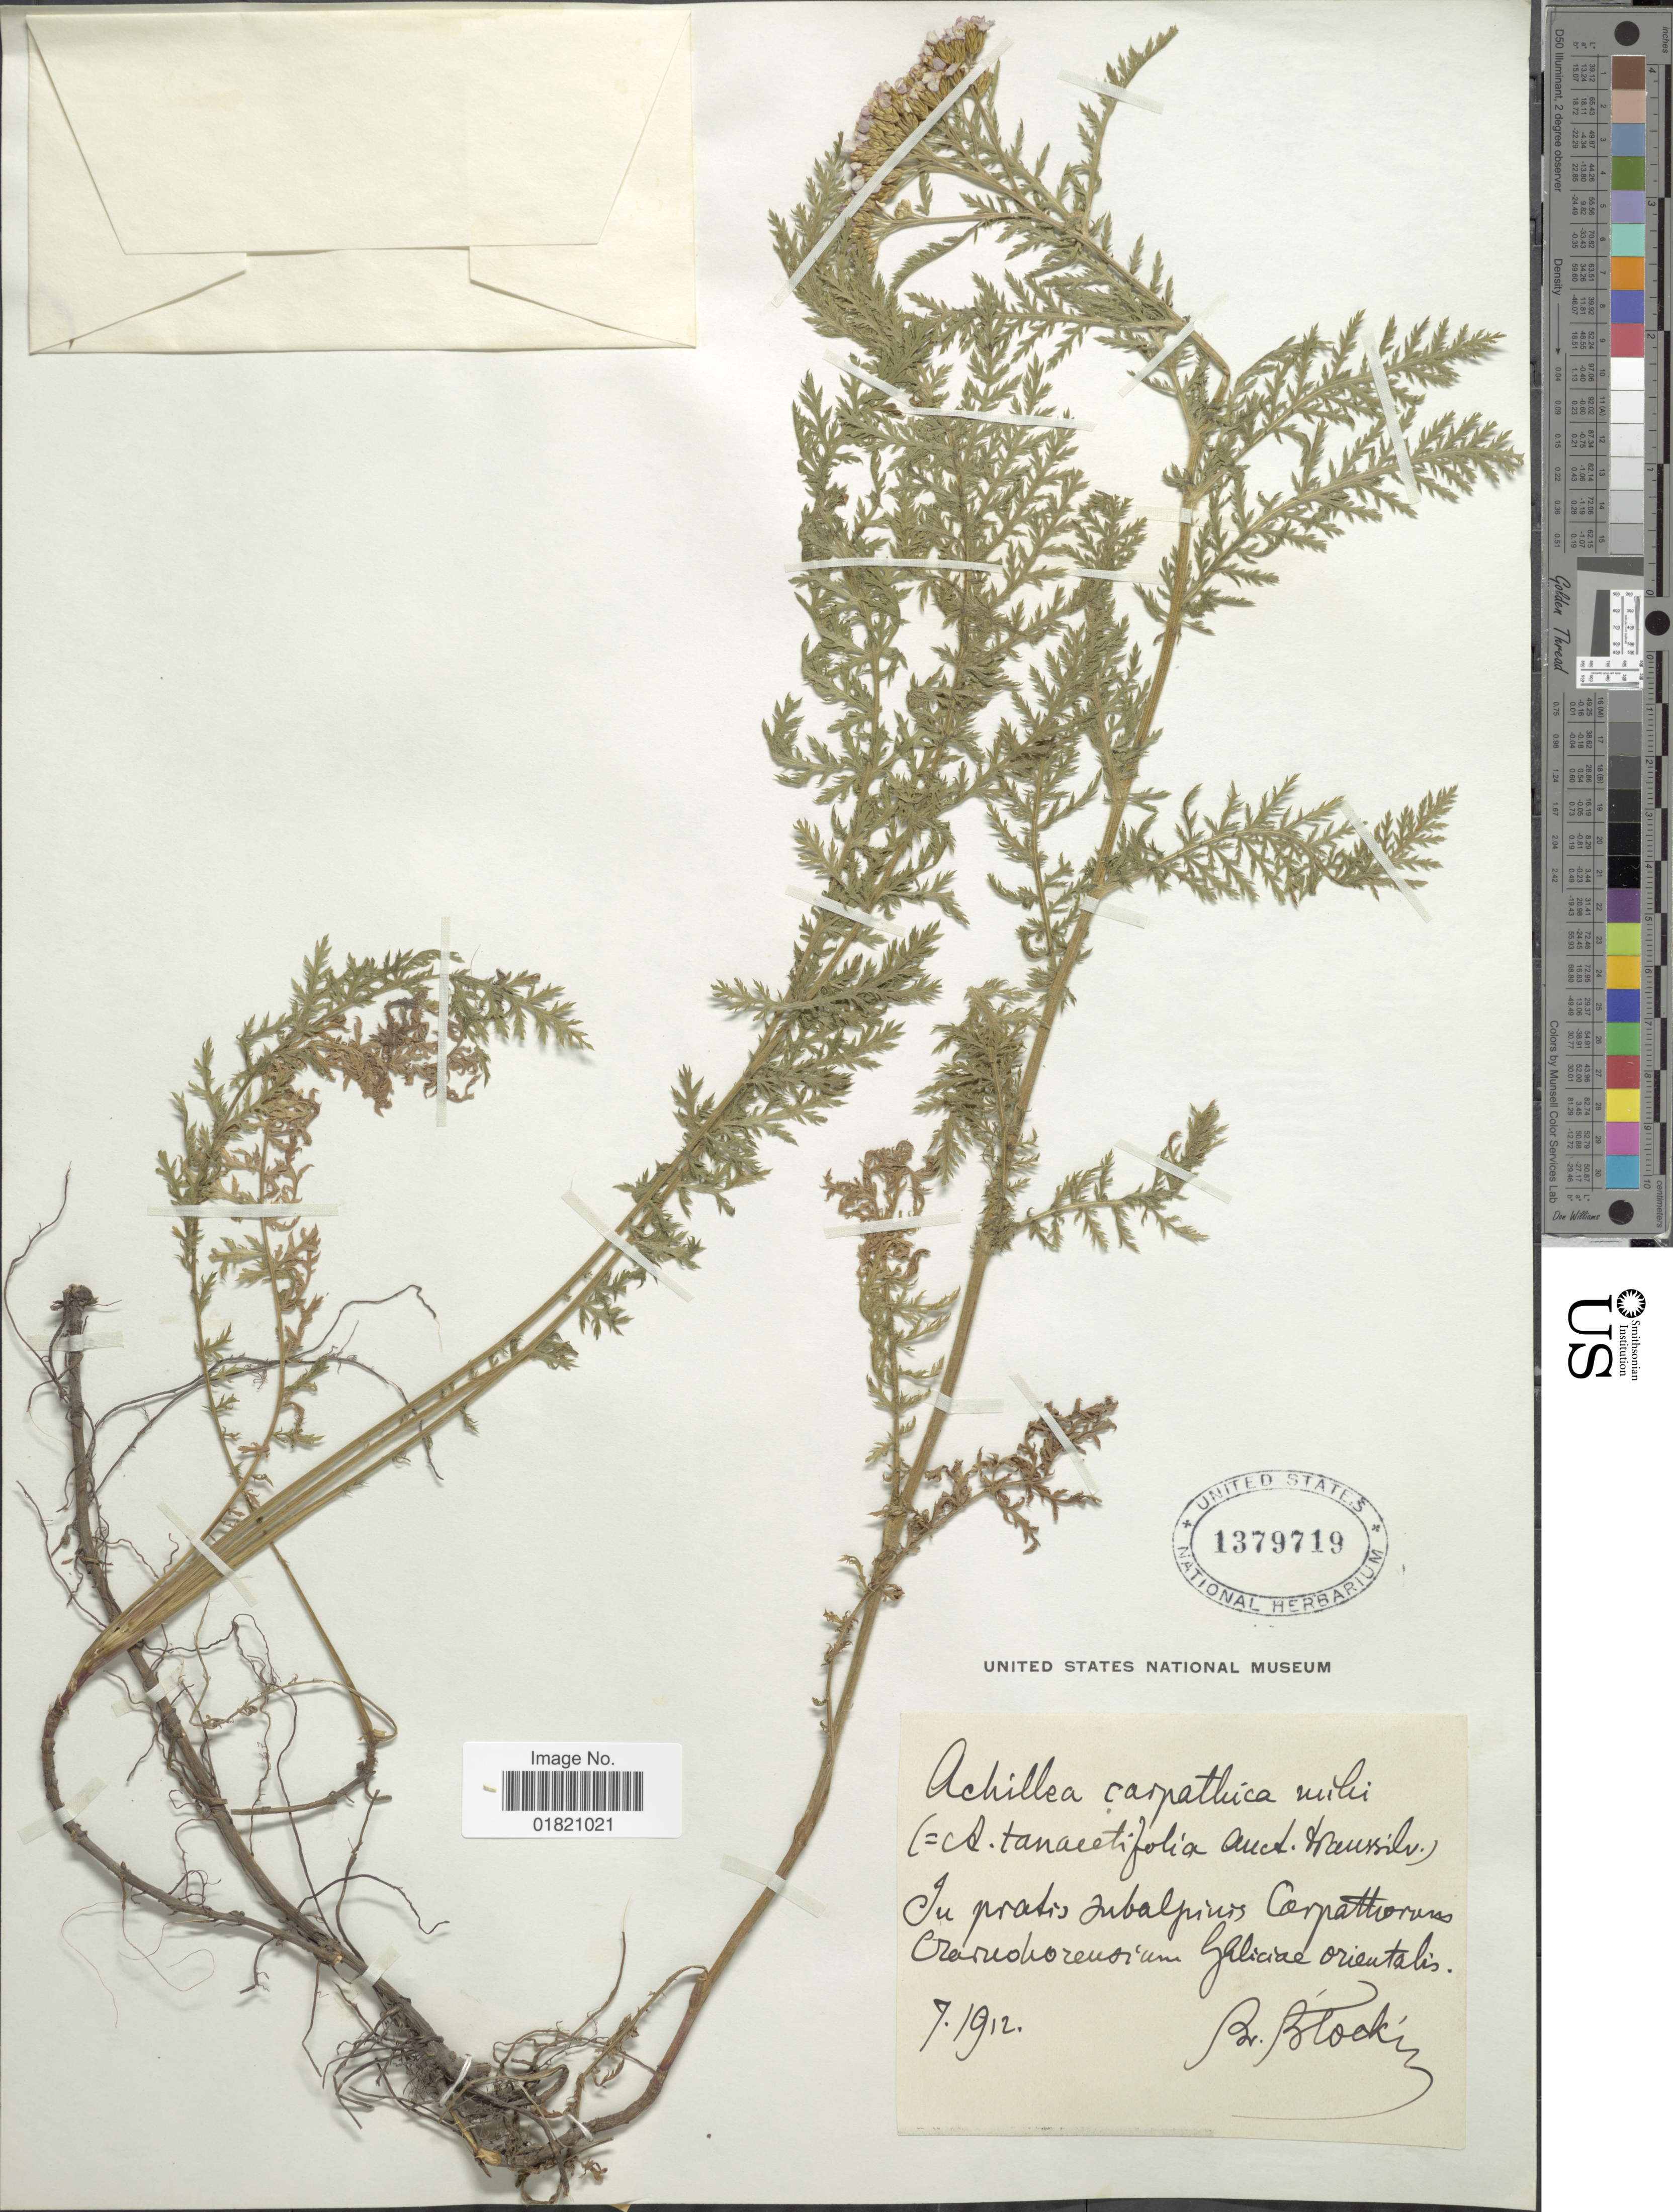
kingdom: Plantae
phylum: Tracheophyta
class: Magnoliopsida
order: Asterales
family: Asteraceae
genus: Achillea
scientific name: Achillea carpatica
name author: Blocki ex Dubovik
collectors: B. Blocki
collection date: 1912-07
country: France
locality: Carpathorums Cracnokoreusium Galliciae orientales [interpreted]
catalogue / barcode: US 1379719